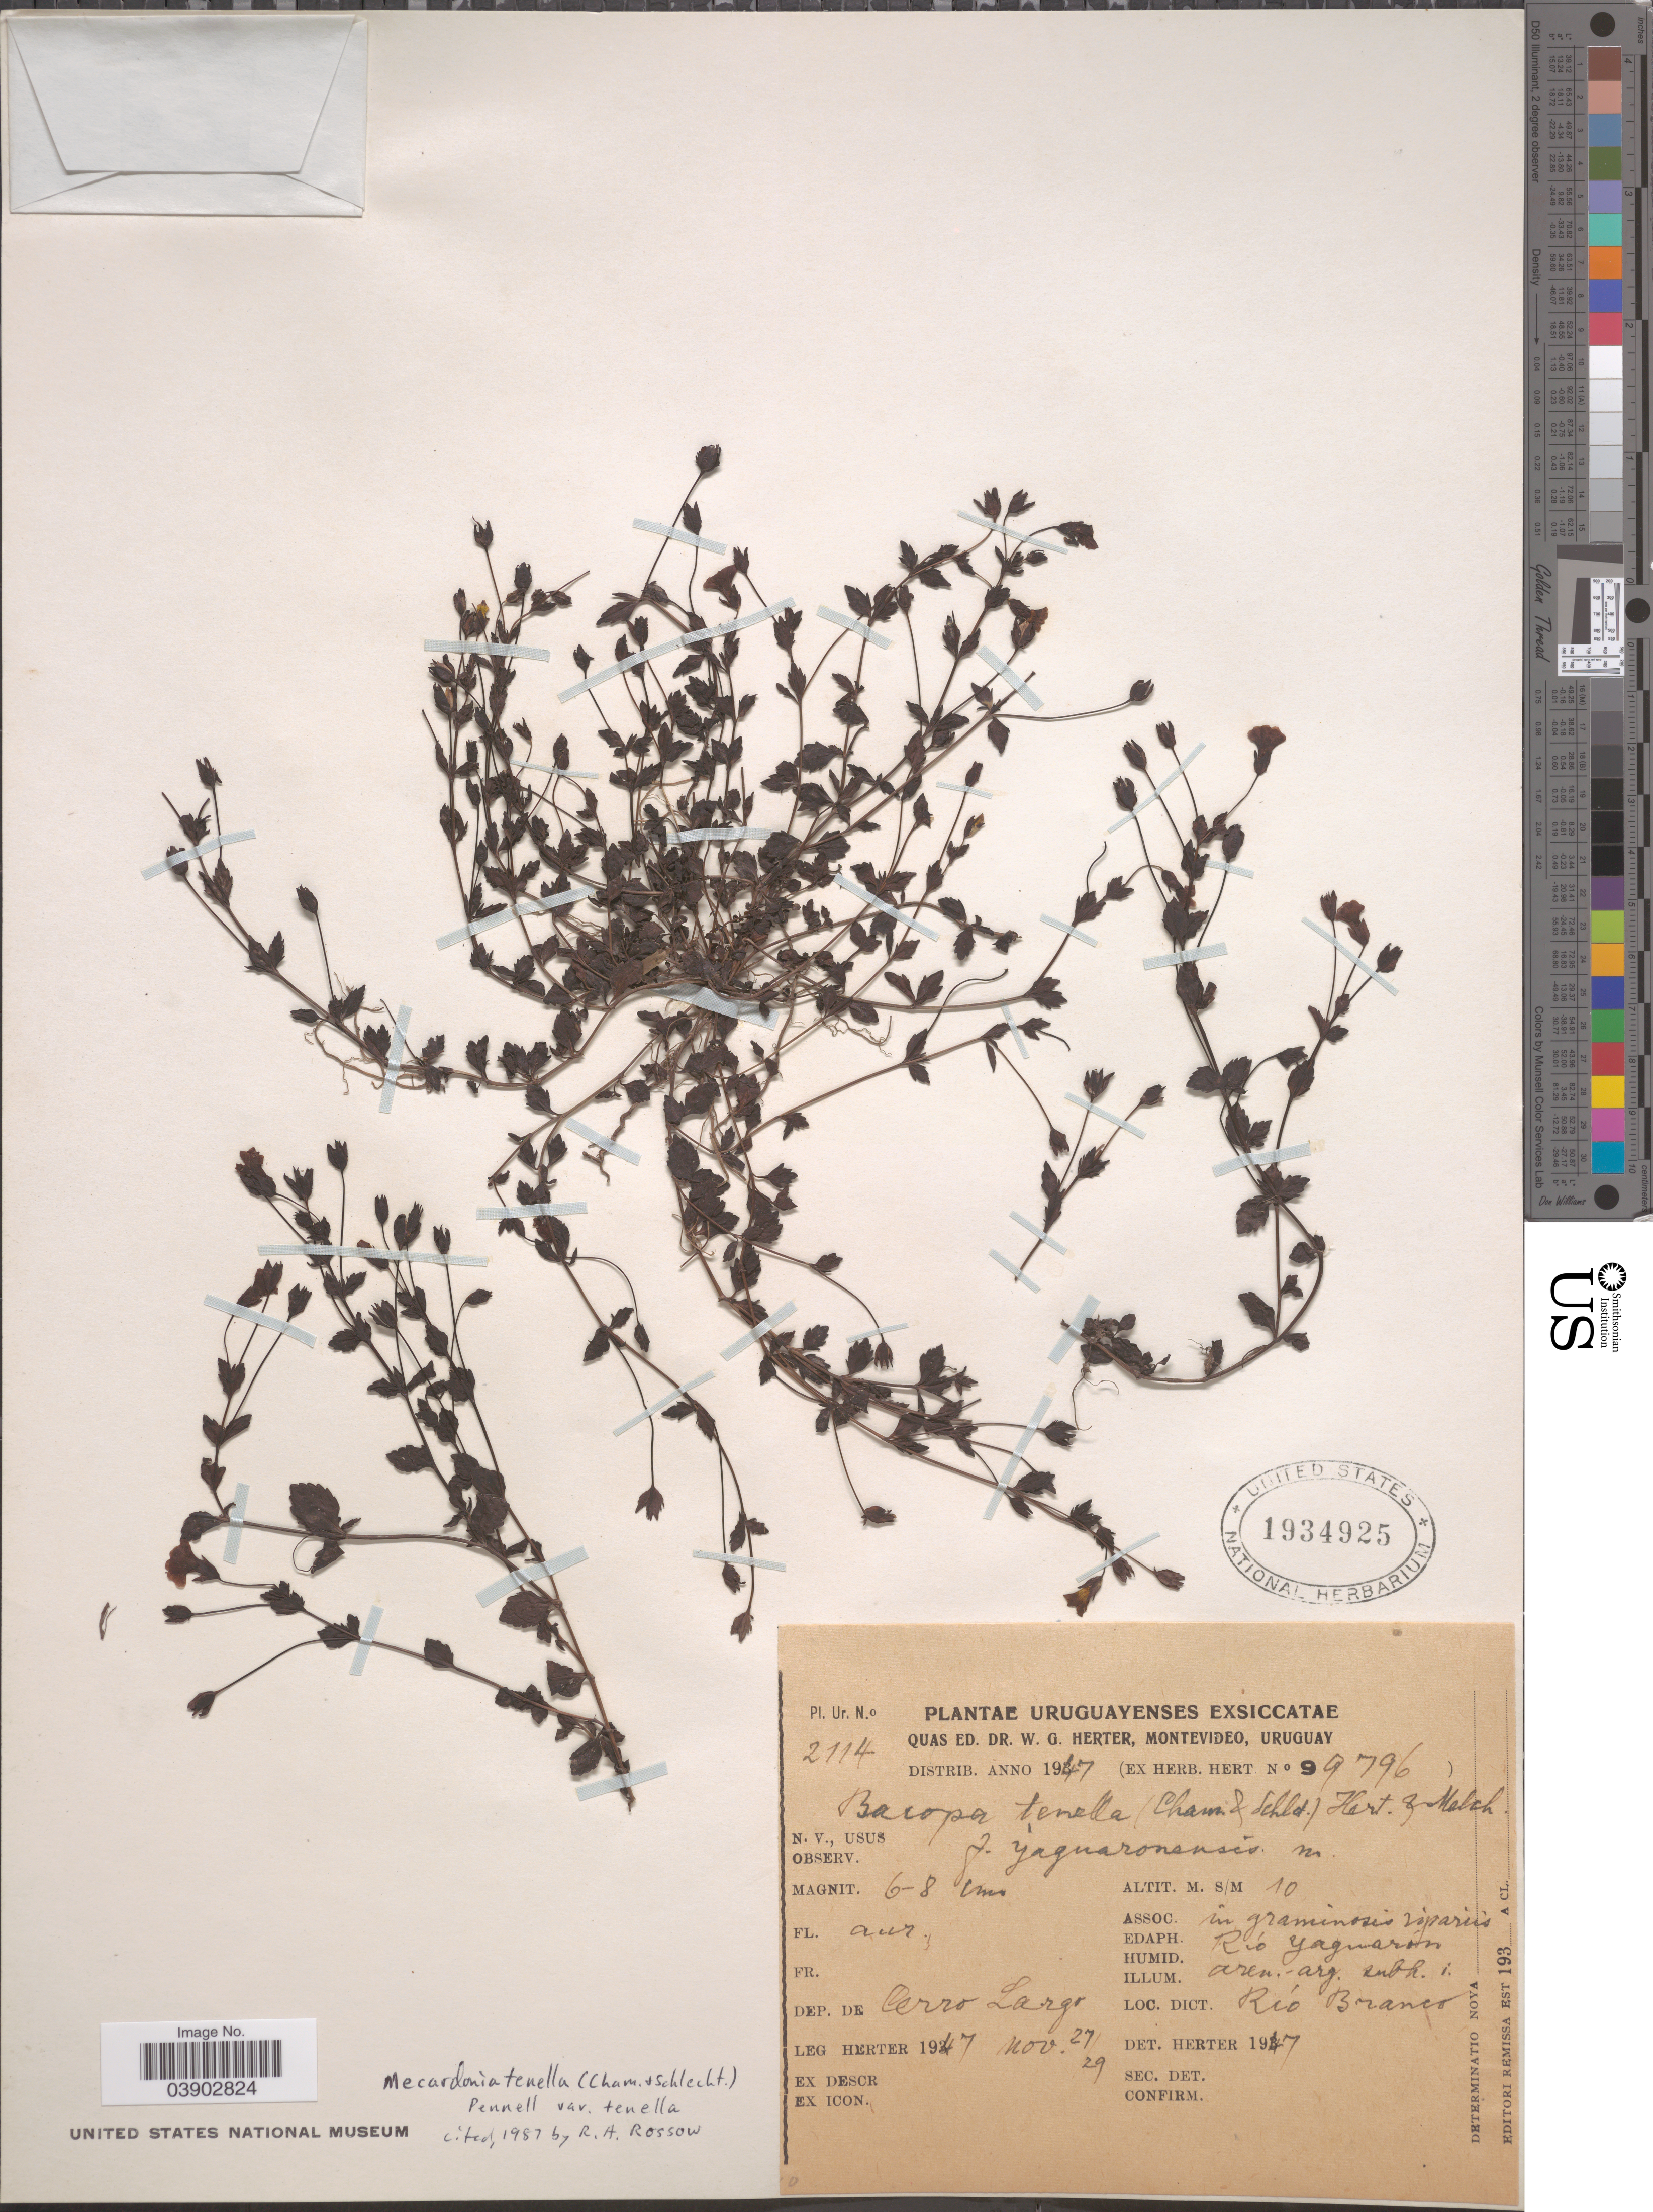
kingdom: Plantae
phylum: Tracheophyta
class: Magnoliopsida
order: Lamiales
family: Plantaginaceae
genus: Mecardonia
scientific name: Mecardonia tenella var. tenella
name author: (Cham. & Schltdl.) Pennell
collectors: W. G. Herter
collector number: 2114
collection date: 1947-11-27/1947-11-29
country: Uruguay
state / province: Cerro Largo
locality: Dep. de Cerro Largo. Dict. Río Branco.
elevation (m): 10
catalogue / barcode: US 1934925